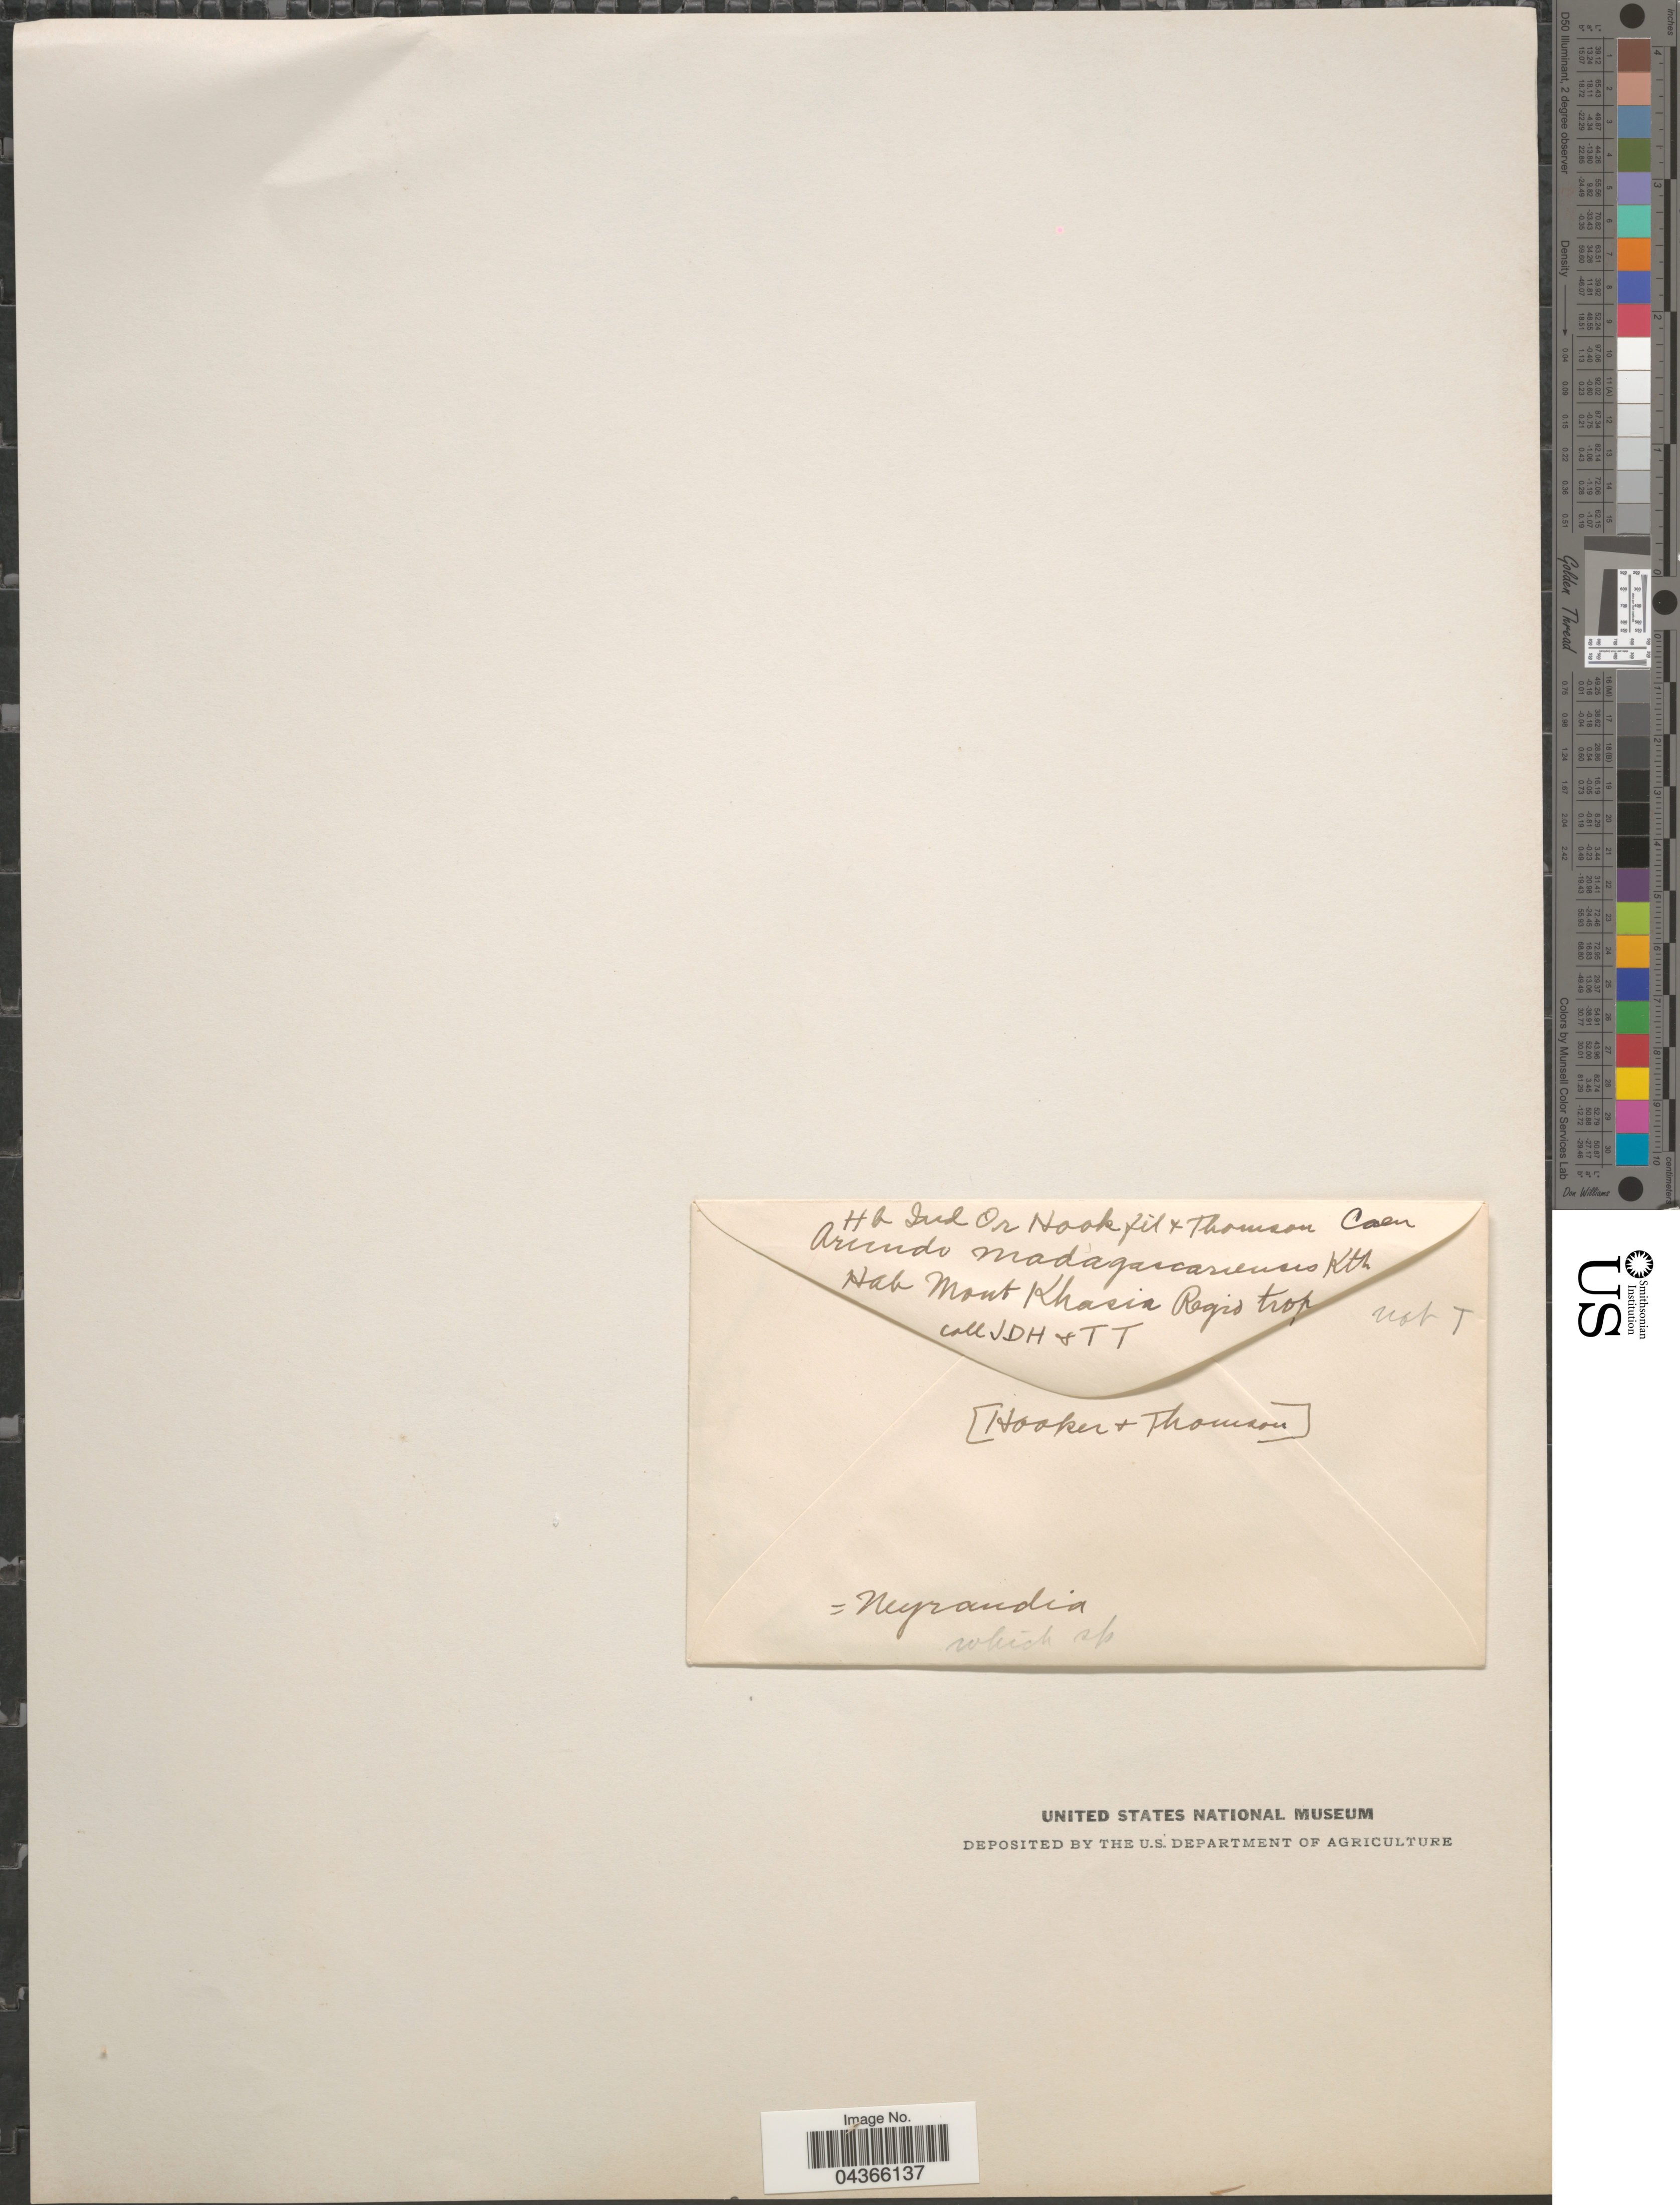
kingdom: Plantae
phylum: Tracheophyta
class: Liliopsida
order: Poales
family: Poaceae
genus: Neyraudia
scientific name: Neyraudia arundinacea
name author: (L.) Henr.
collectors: J. D. Hooker & T. Thomson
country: India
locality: Ind or. Mont Khasia Regio trop.